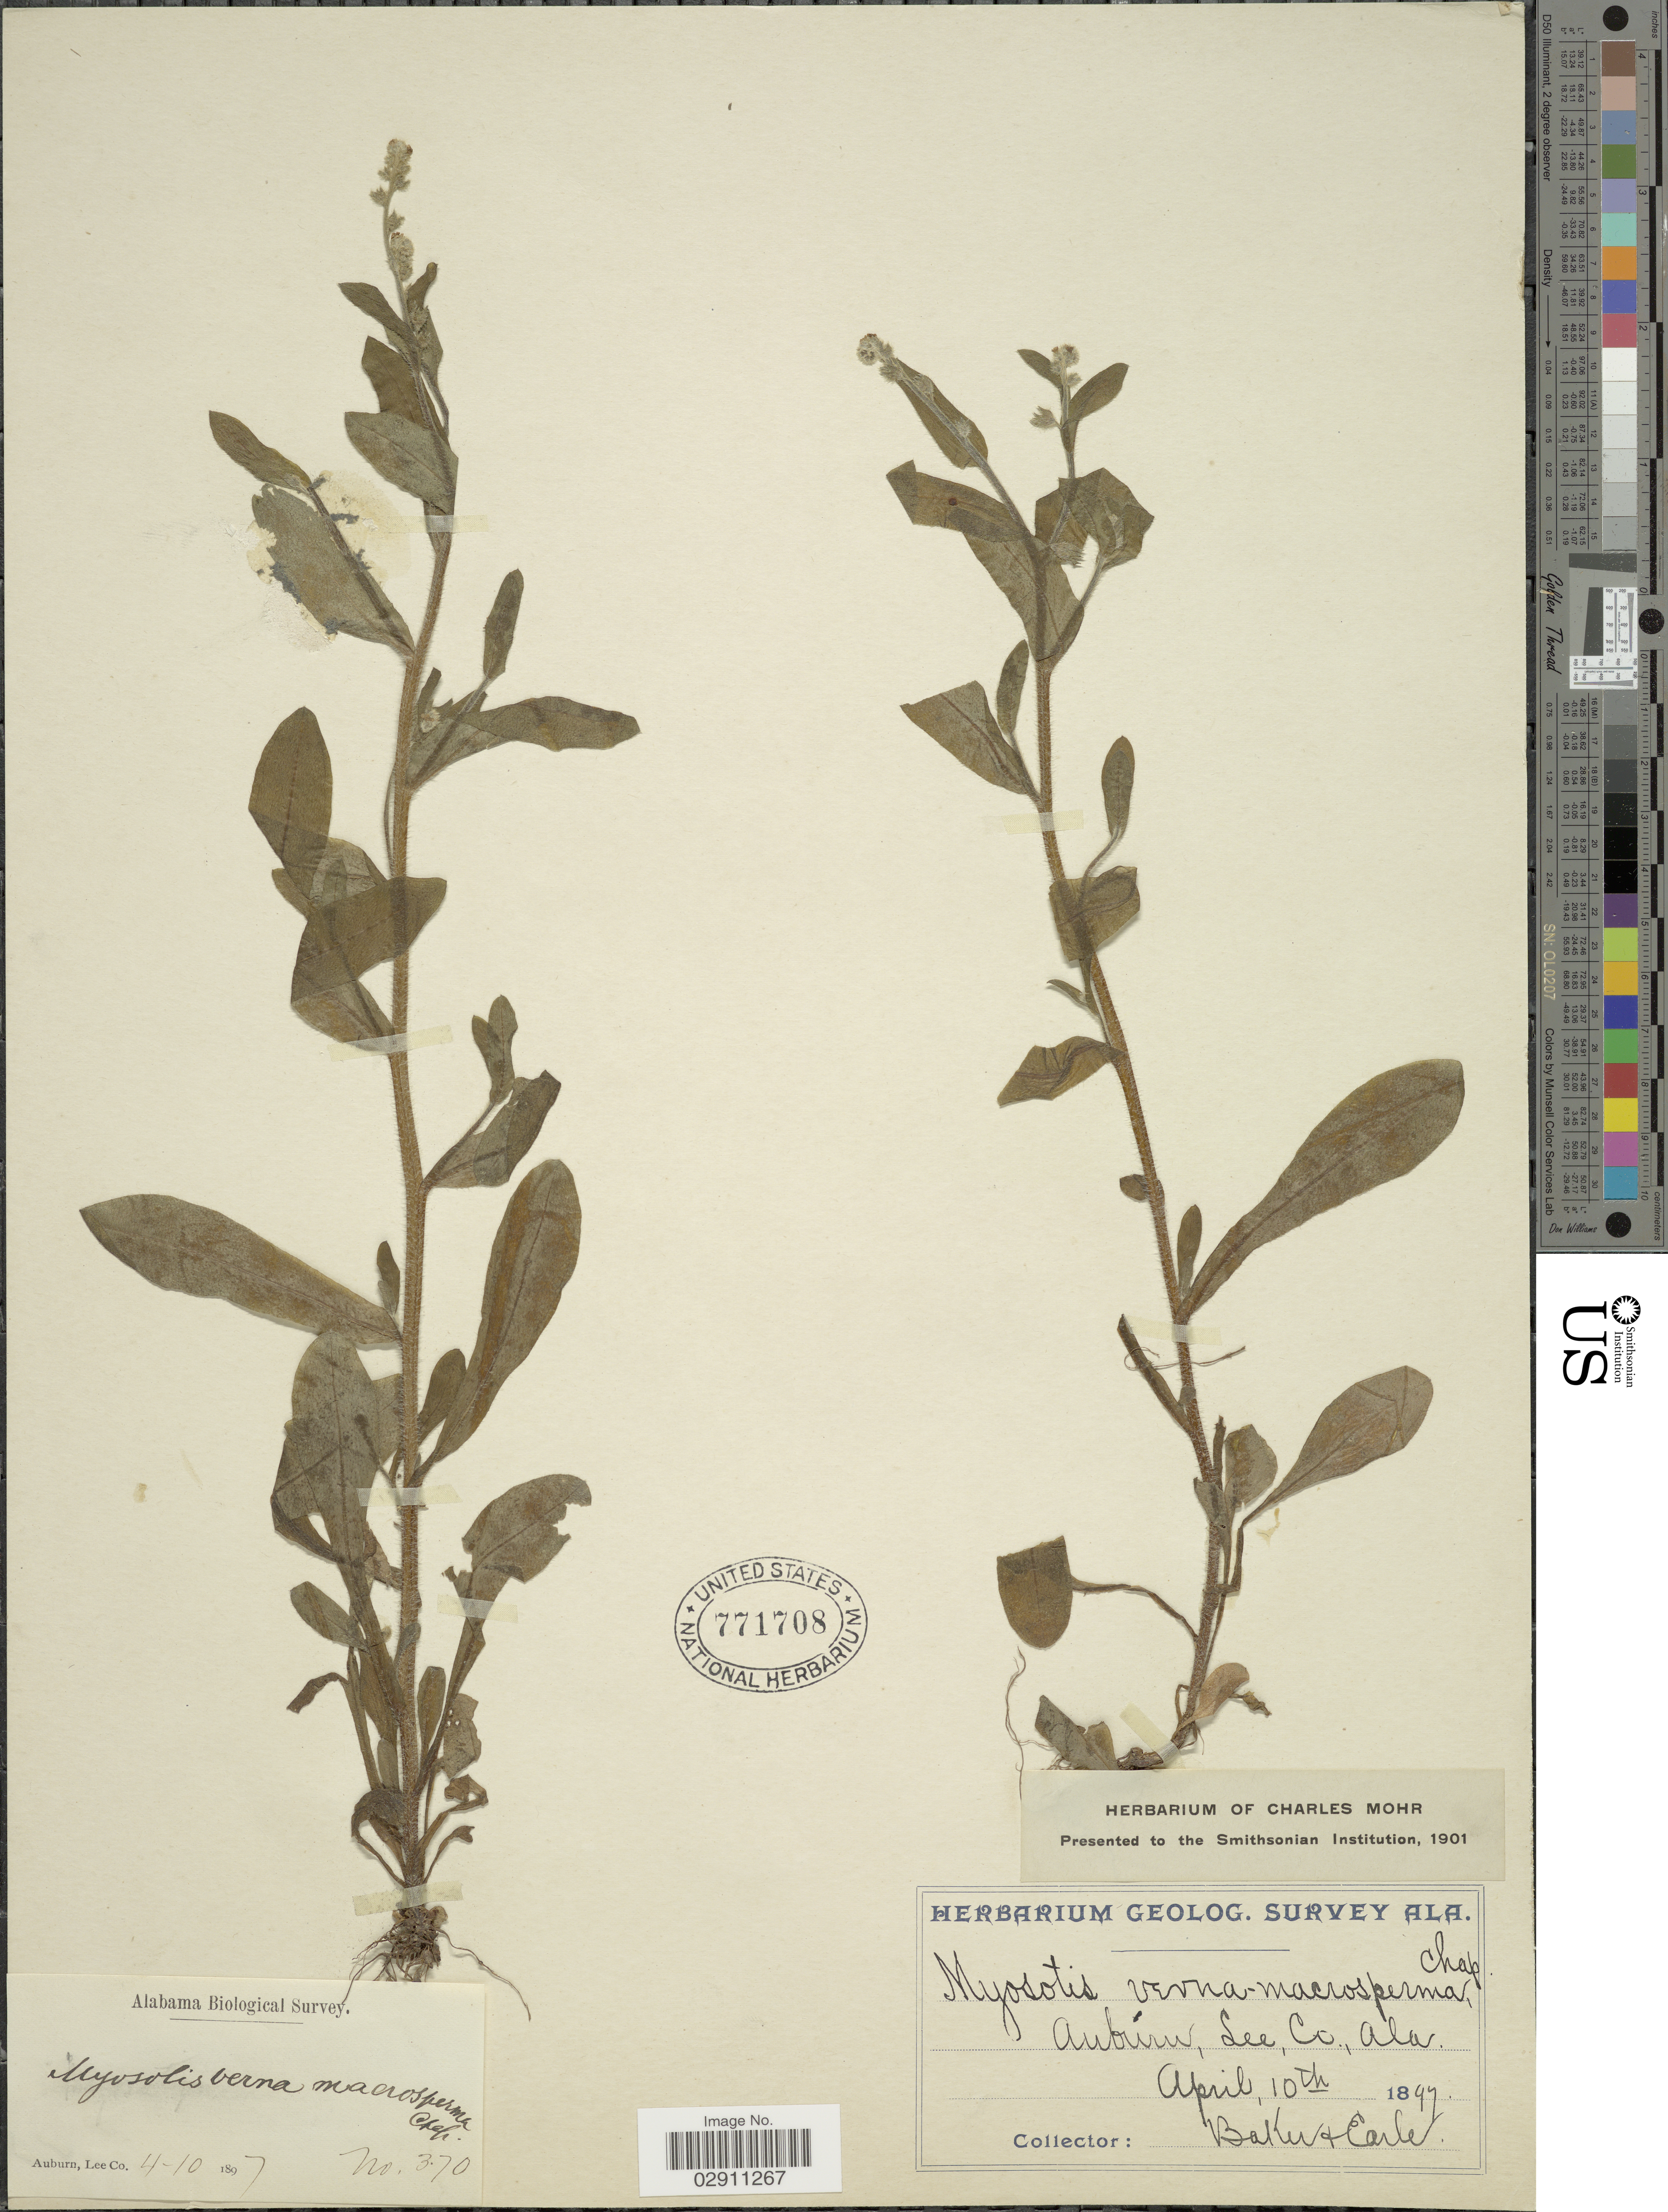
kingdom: Plantae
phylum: Tracheophyta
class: Magnoliopsida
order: Boraginales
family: Boraginaceae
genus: Myosotis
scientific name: Myosotis macrosperma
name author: Engelm.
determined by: Goldman, Doug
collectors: -- Baker & Carle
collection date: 1897-04-10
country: United States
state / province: Alabama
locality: Auburn, Lee Co.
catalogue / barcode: US 771708